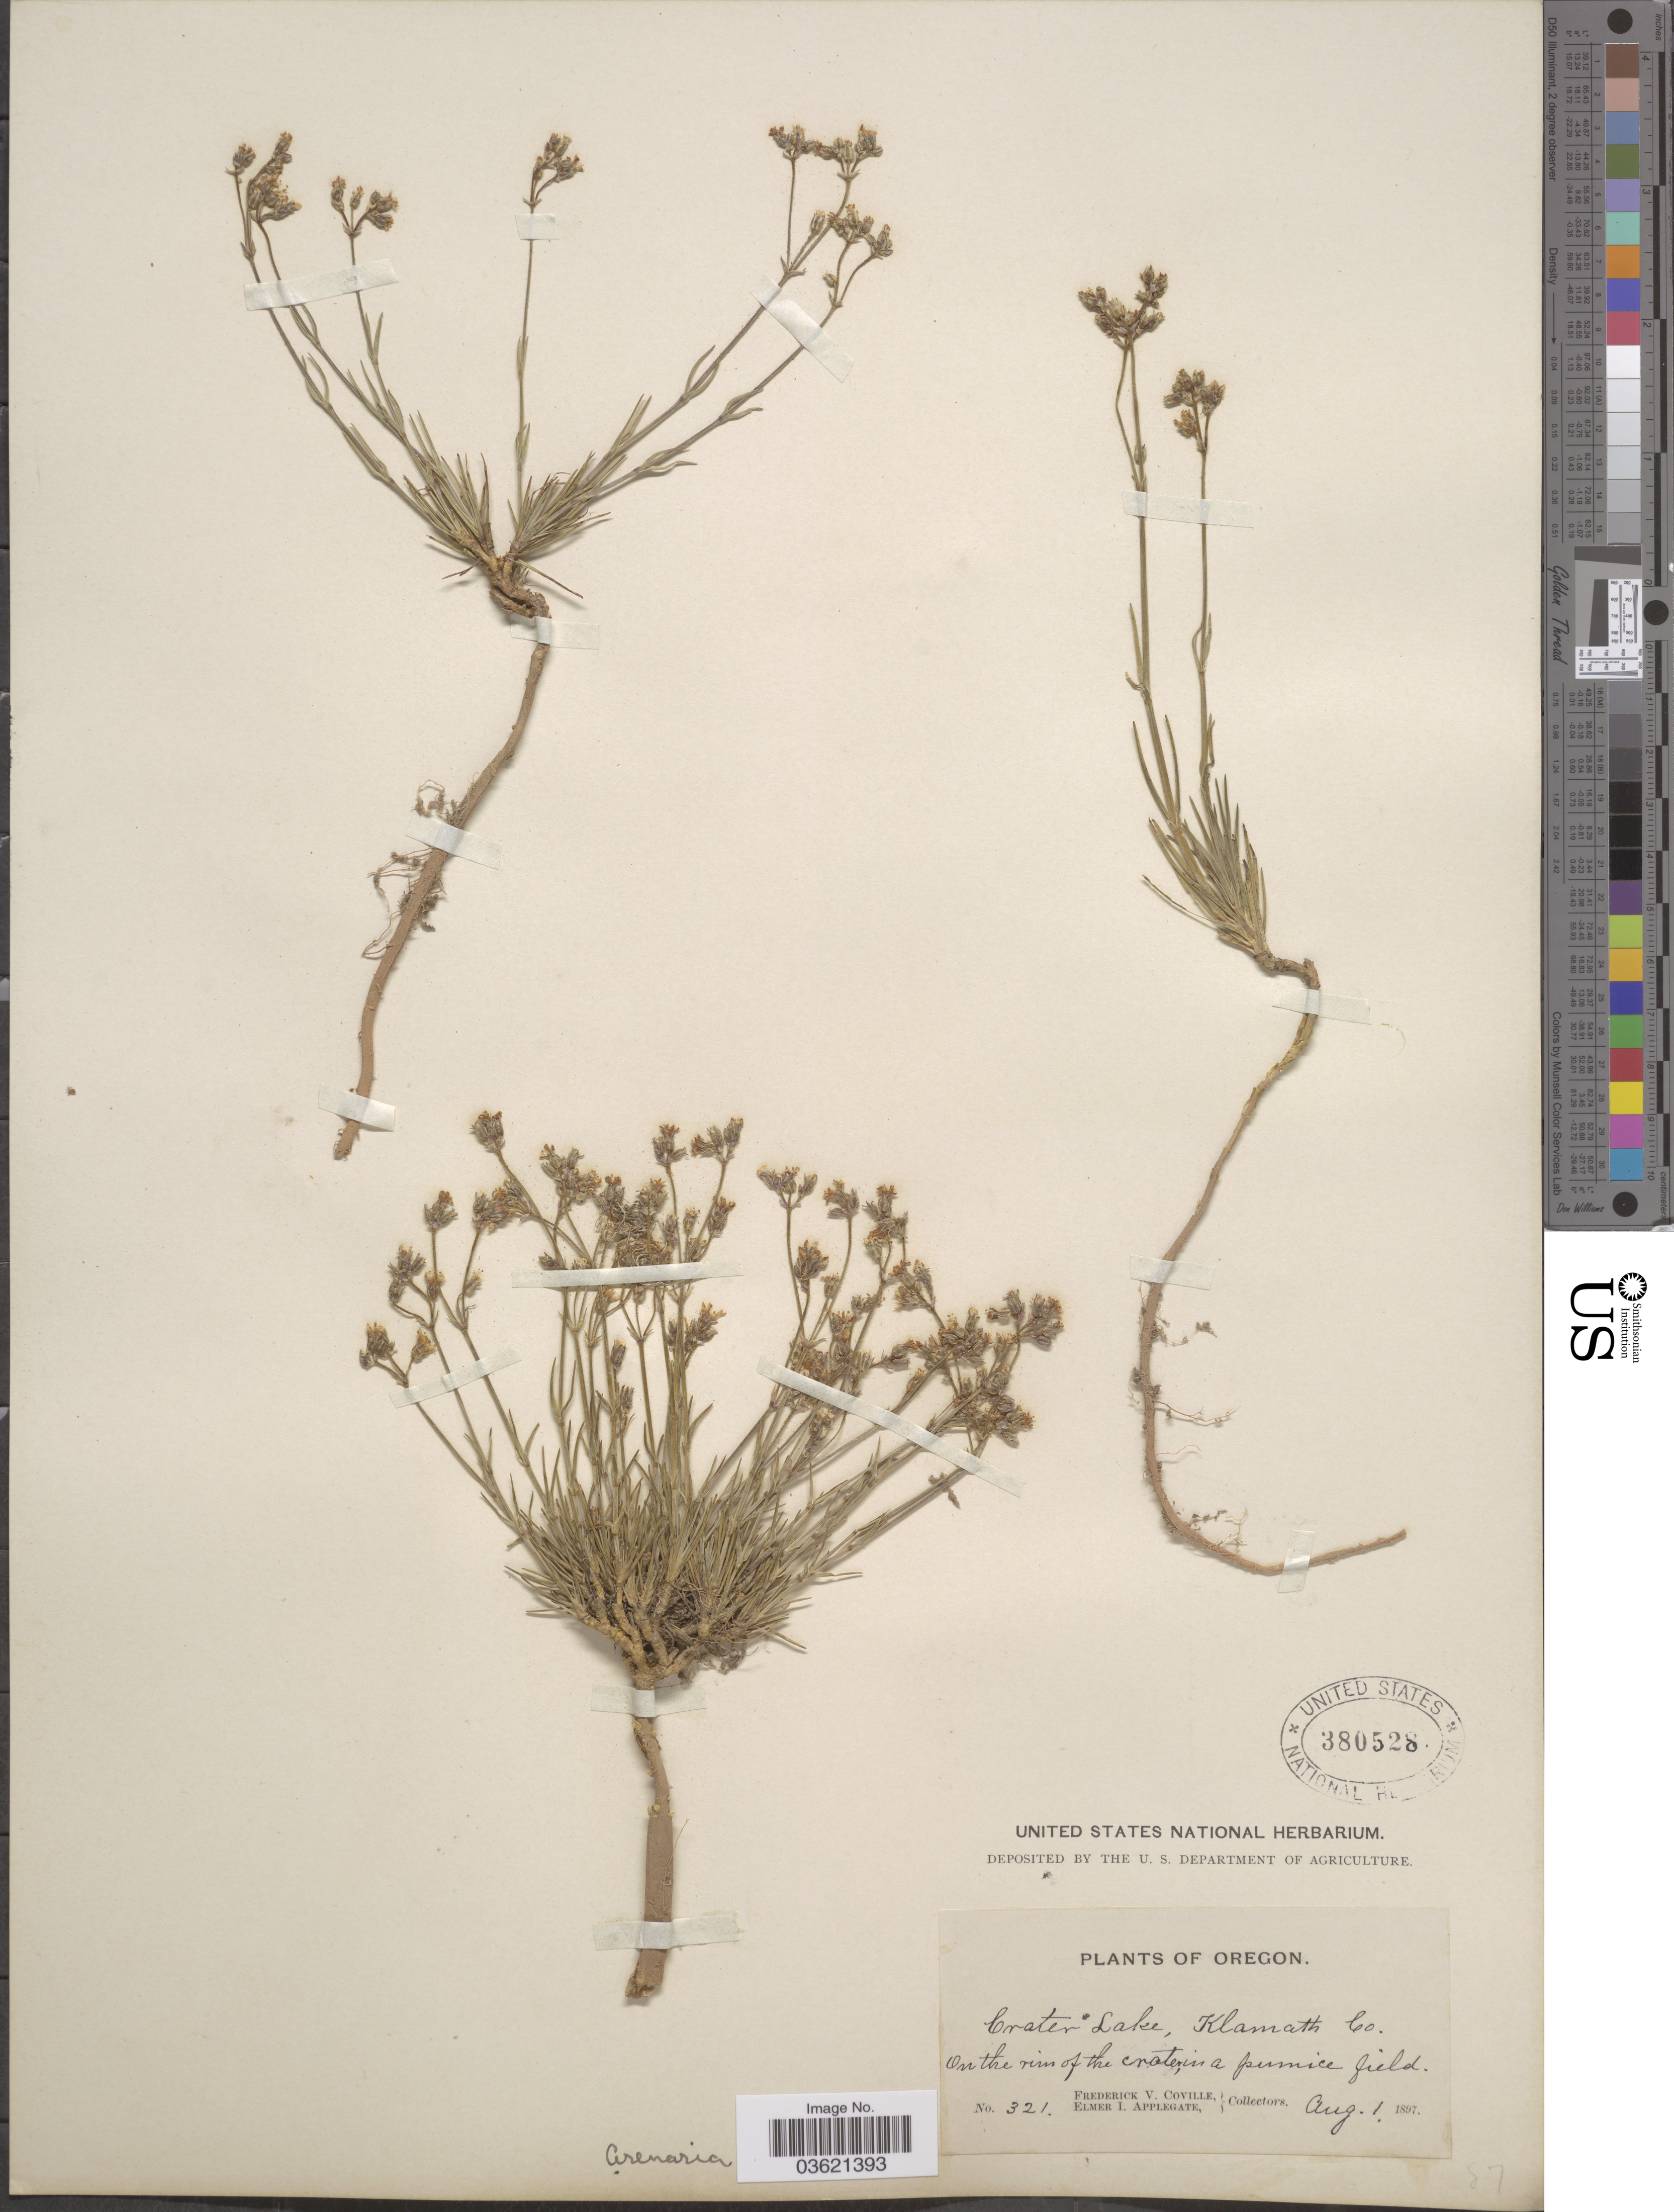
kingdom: Plantae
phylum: Tracheophyta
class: Magnoliopsida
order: Caryophyllales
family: Caryophyllaceae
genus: Arenaria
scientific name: Arenaria sp.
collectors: F. V. Coville & E. I. Applegate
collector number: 321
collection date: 1897-08-01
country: United States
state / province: Oregon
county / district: Klamath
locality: Crater Lake, Klamath Co. On the rim of the crater, in a pumice field.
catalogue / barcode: US 380528